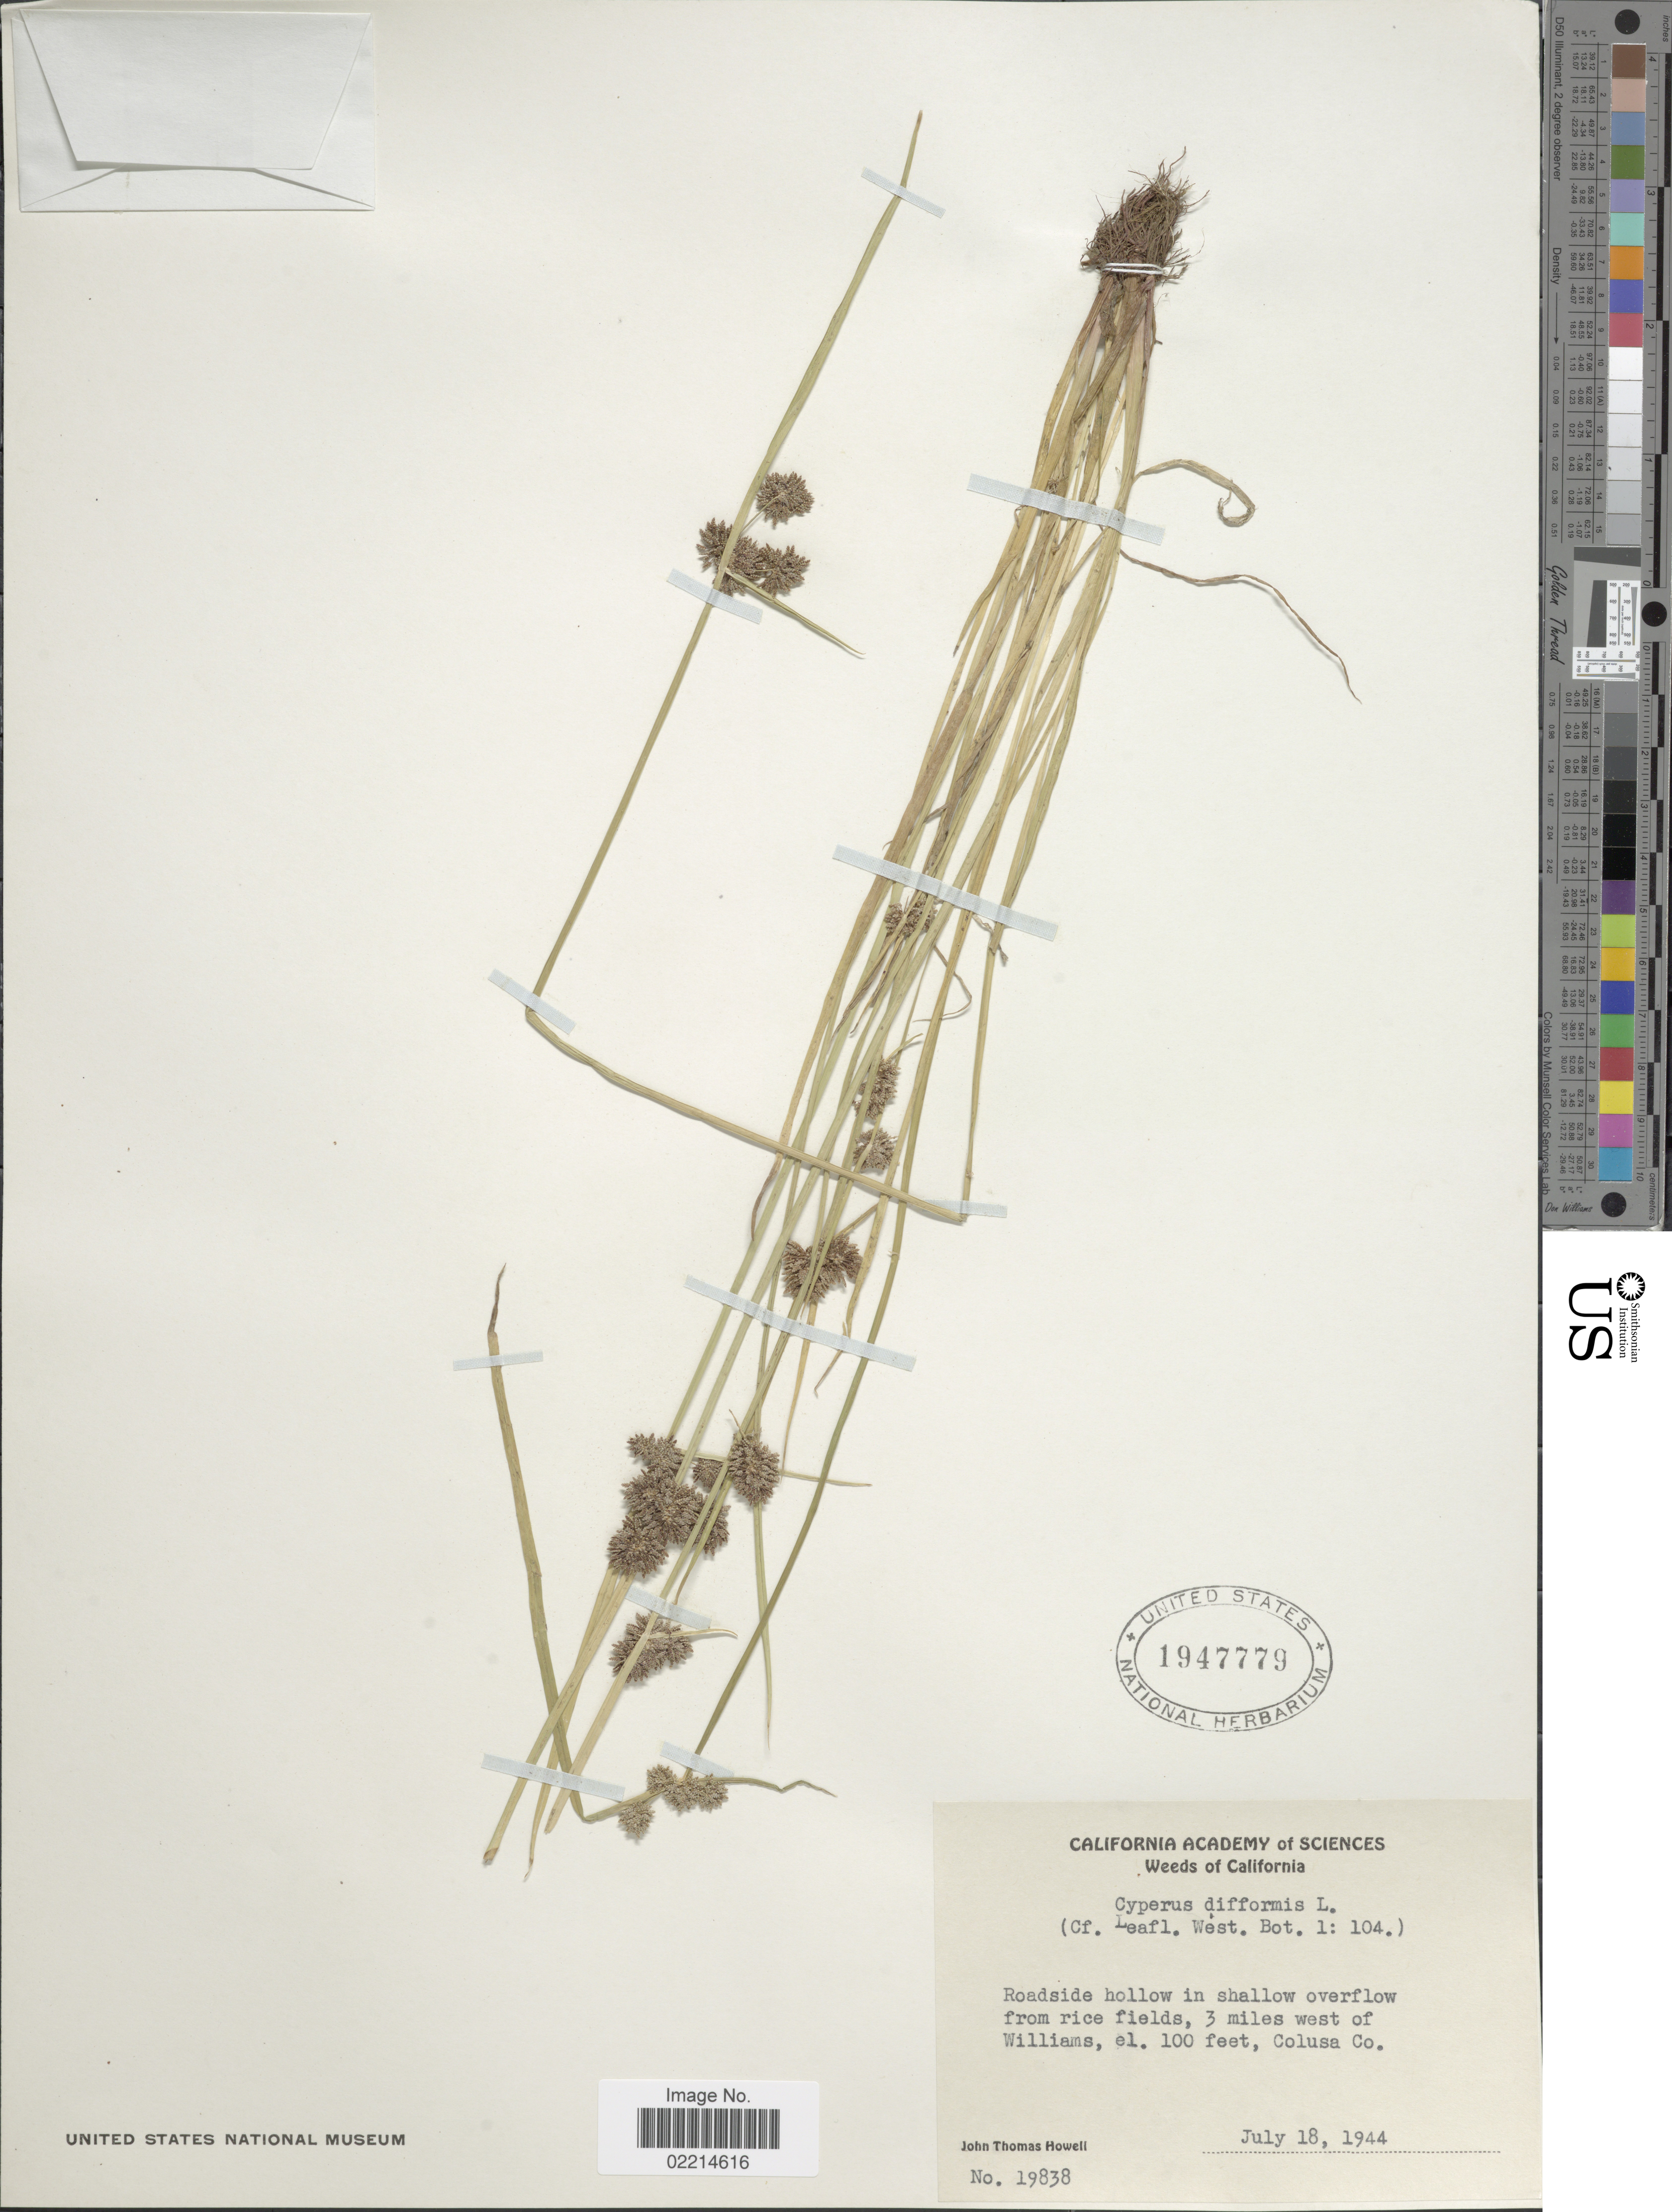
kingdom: Plantae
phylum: Tracheophyta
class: Liliopsida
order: Poales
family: Cyperaceae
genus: Cyperus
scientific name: Cyperus difformis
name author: L.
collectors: J. T. Howell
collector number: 19838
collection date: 1944-07-18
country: United States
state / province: California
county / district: Colusa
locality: Roadside hollow in shallow overflow from rice fields, 3 miles west of Williams, Colusa Co.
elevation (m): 30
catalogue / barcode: US 1947779